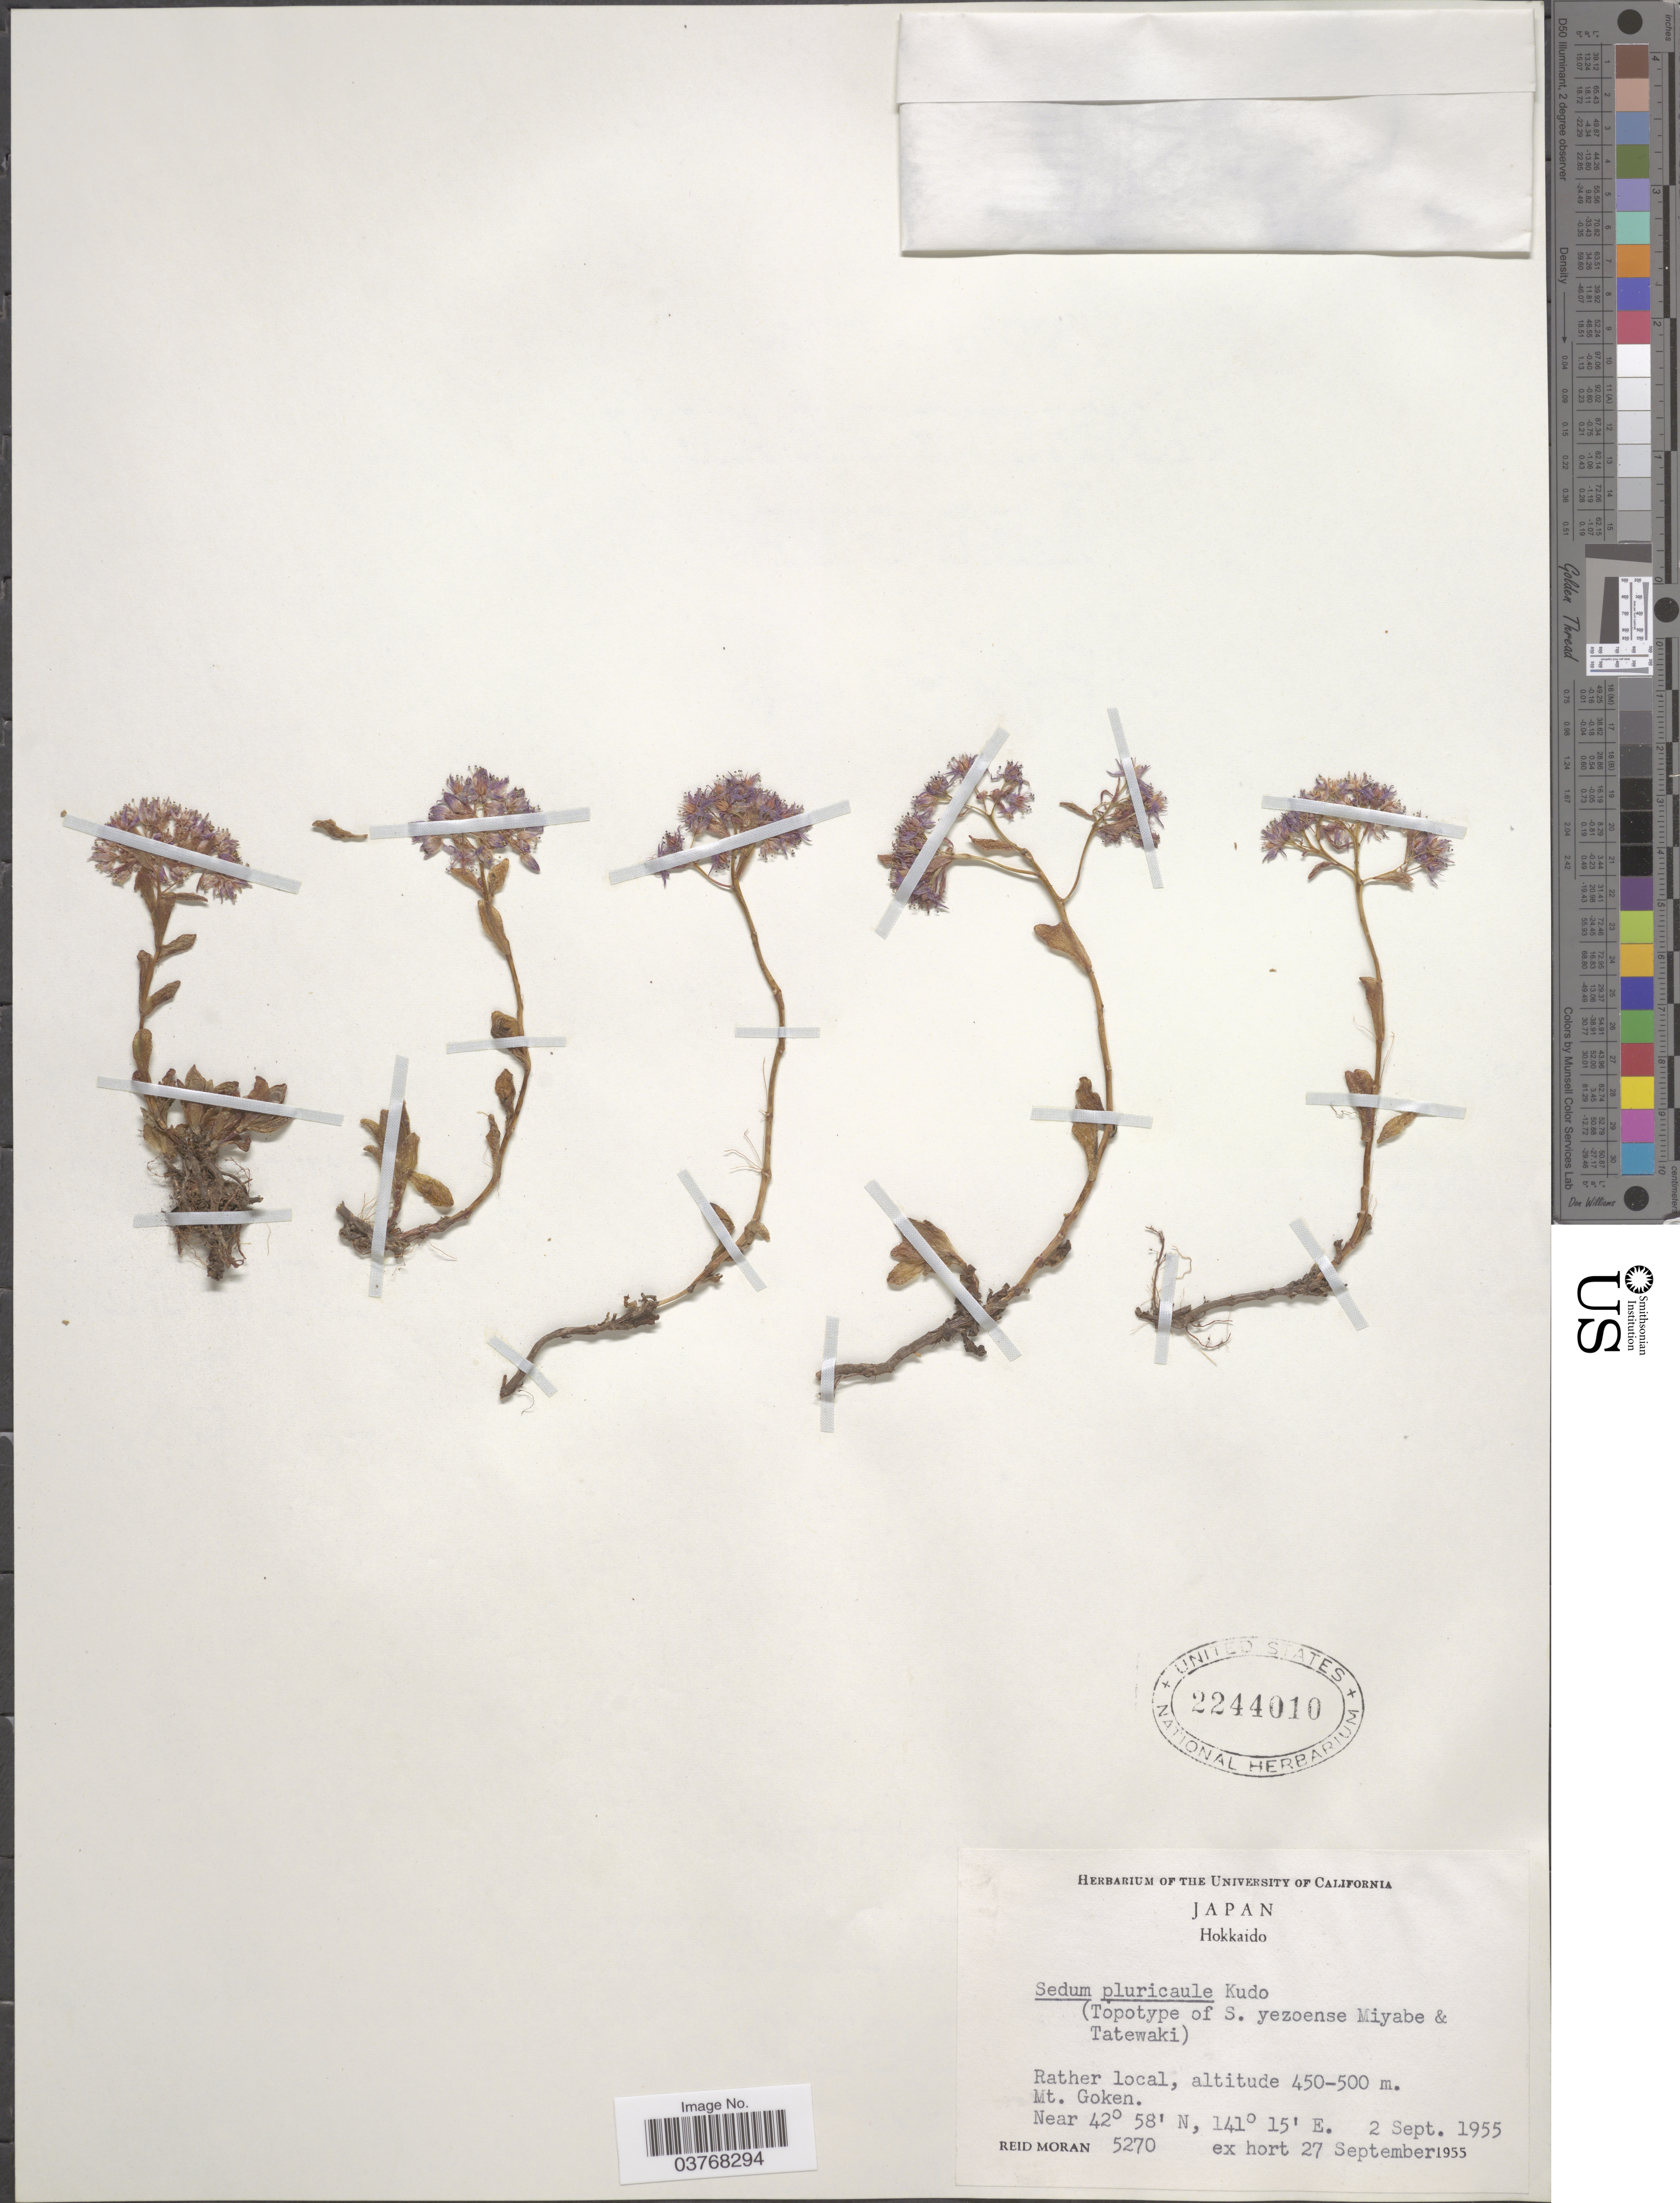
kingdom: Plantae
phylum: Tracheophyta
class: Magnoliopsida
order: Saxifragales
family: Crassulaceae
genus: Hylotelephium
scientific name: Hylotelephium pluricaule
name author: (Maxim.) H. Ohba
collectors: R. Moran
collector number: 5270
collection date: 1955-09-02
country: Japan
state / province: Hokkaidō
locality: Rather local. Mt. Goken.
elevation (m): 450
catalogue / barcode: US 2244010